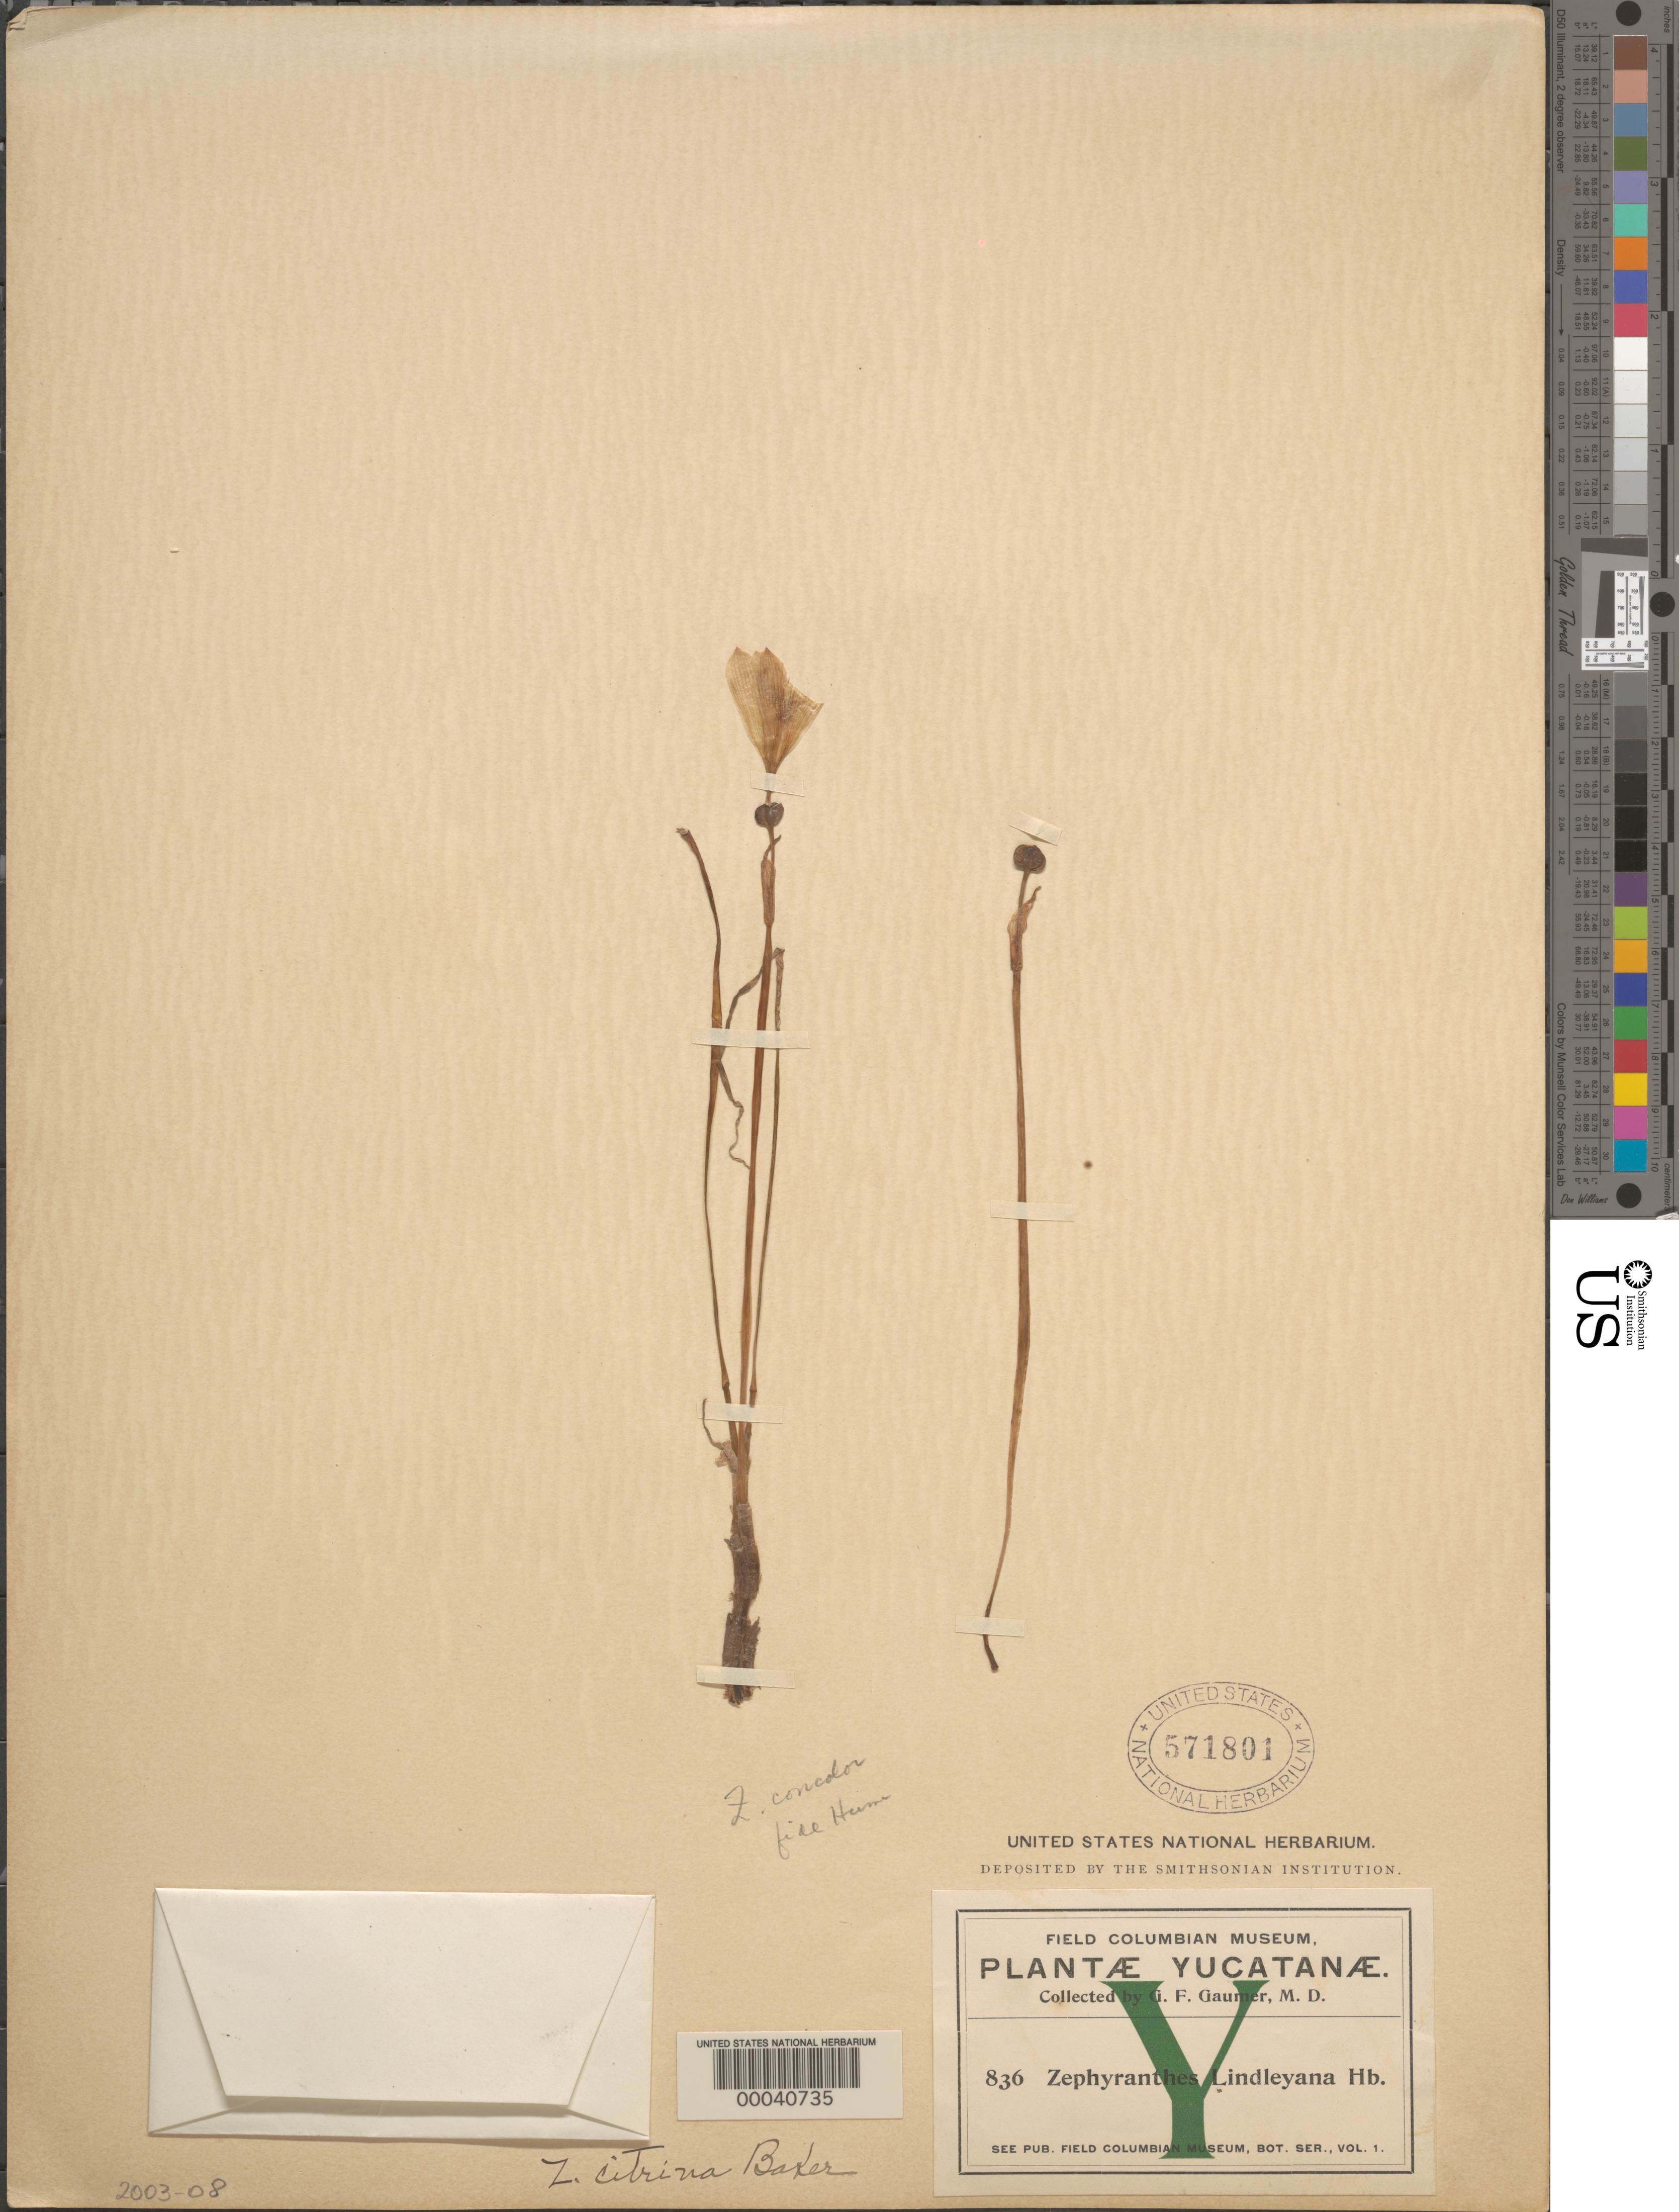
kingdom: Plantae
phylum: Tracheophyta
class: Liliopsida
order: Asparagales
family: Amaryllidaceae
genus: Zephyranthes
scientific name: Zephyranthes concolor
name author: (Lindl.) Benth. & Hook. f.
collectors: G. F. Gaumer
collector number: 836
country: Mexico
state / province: Yucatán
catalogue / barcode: US 571801